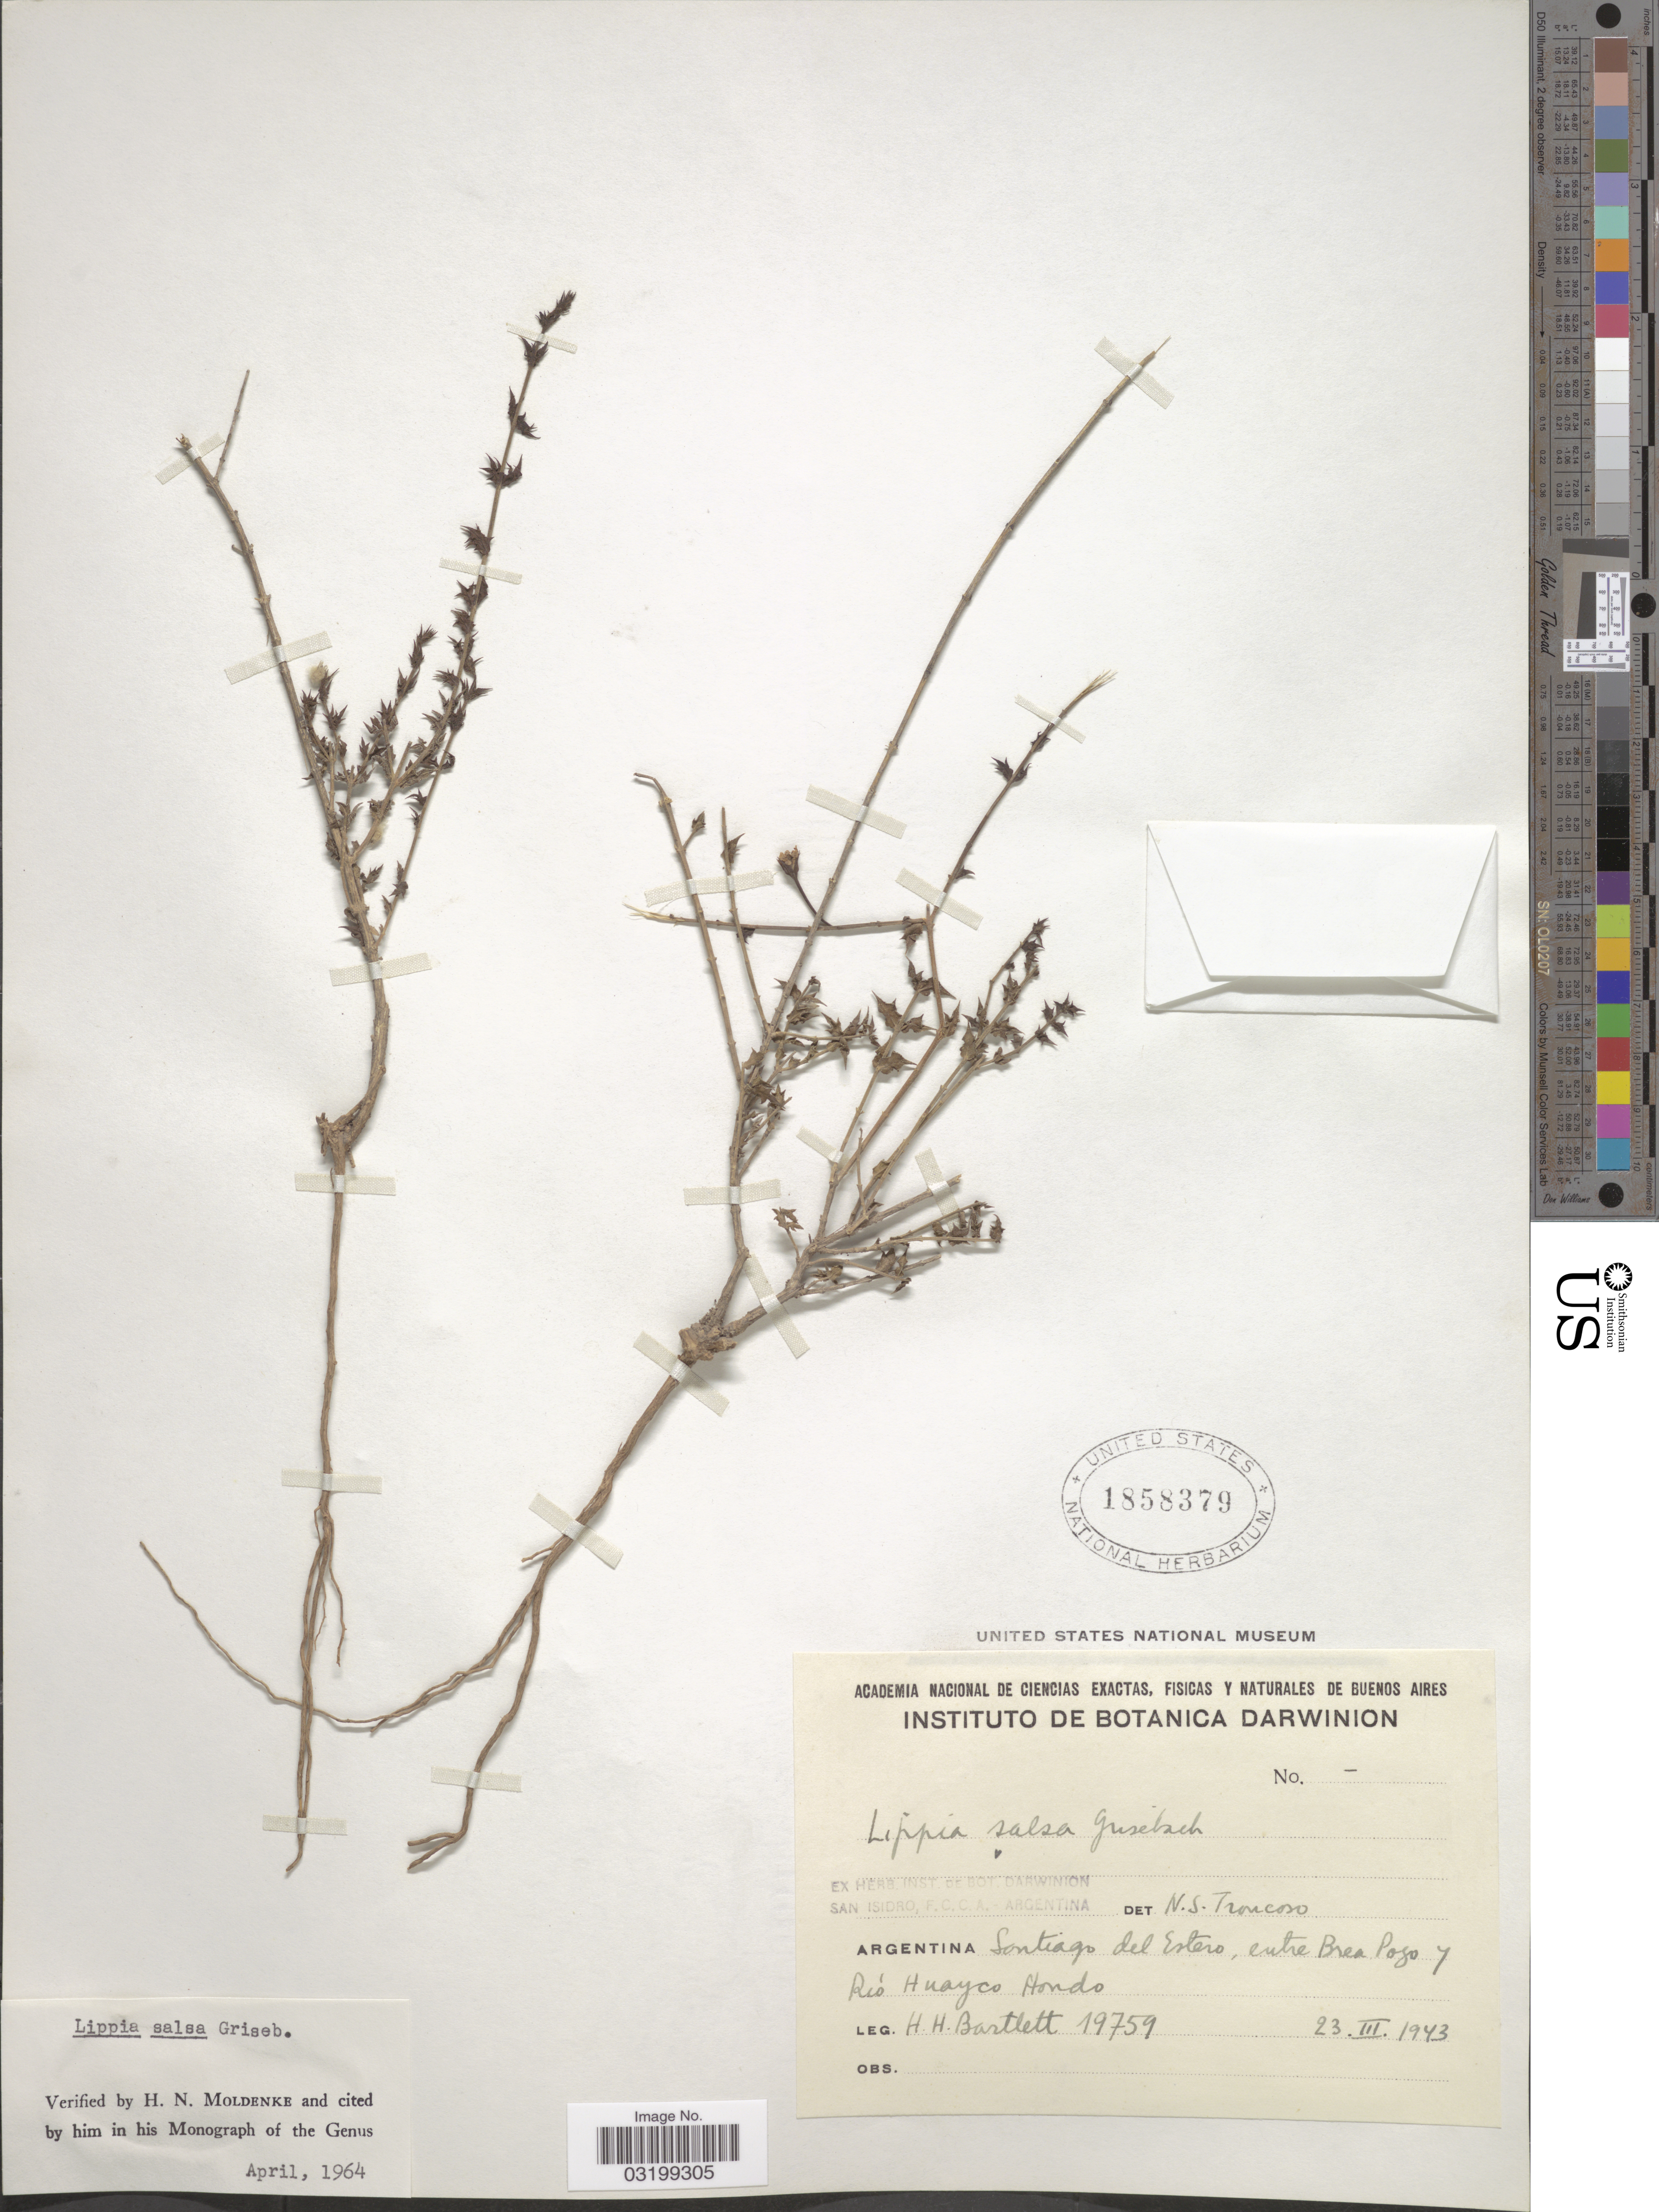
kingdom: Plantae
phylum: Tracheophyta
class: Magnoliopsida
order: Lamiales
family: Verbenaceae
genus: Lippia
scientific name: Lippia salsa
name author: Griseb.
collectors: H. H. Bartlett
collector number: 19759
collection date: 1943-03-23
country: Argentina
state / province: Santiago del Estero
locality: Entre Brea Pozo y Río Huayco Hondo.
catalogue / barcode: US 1858379